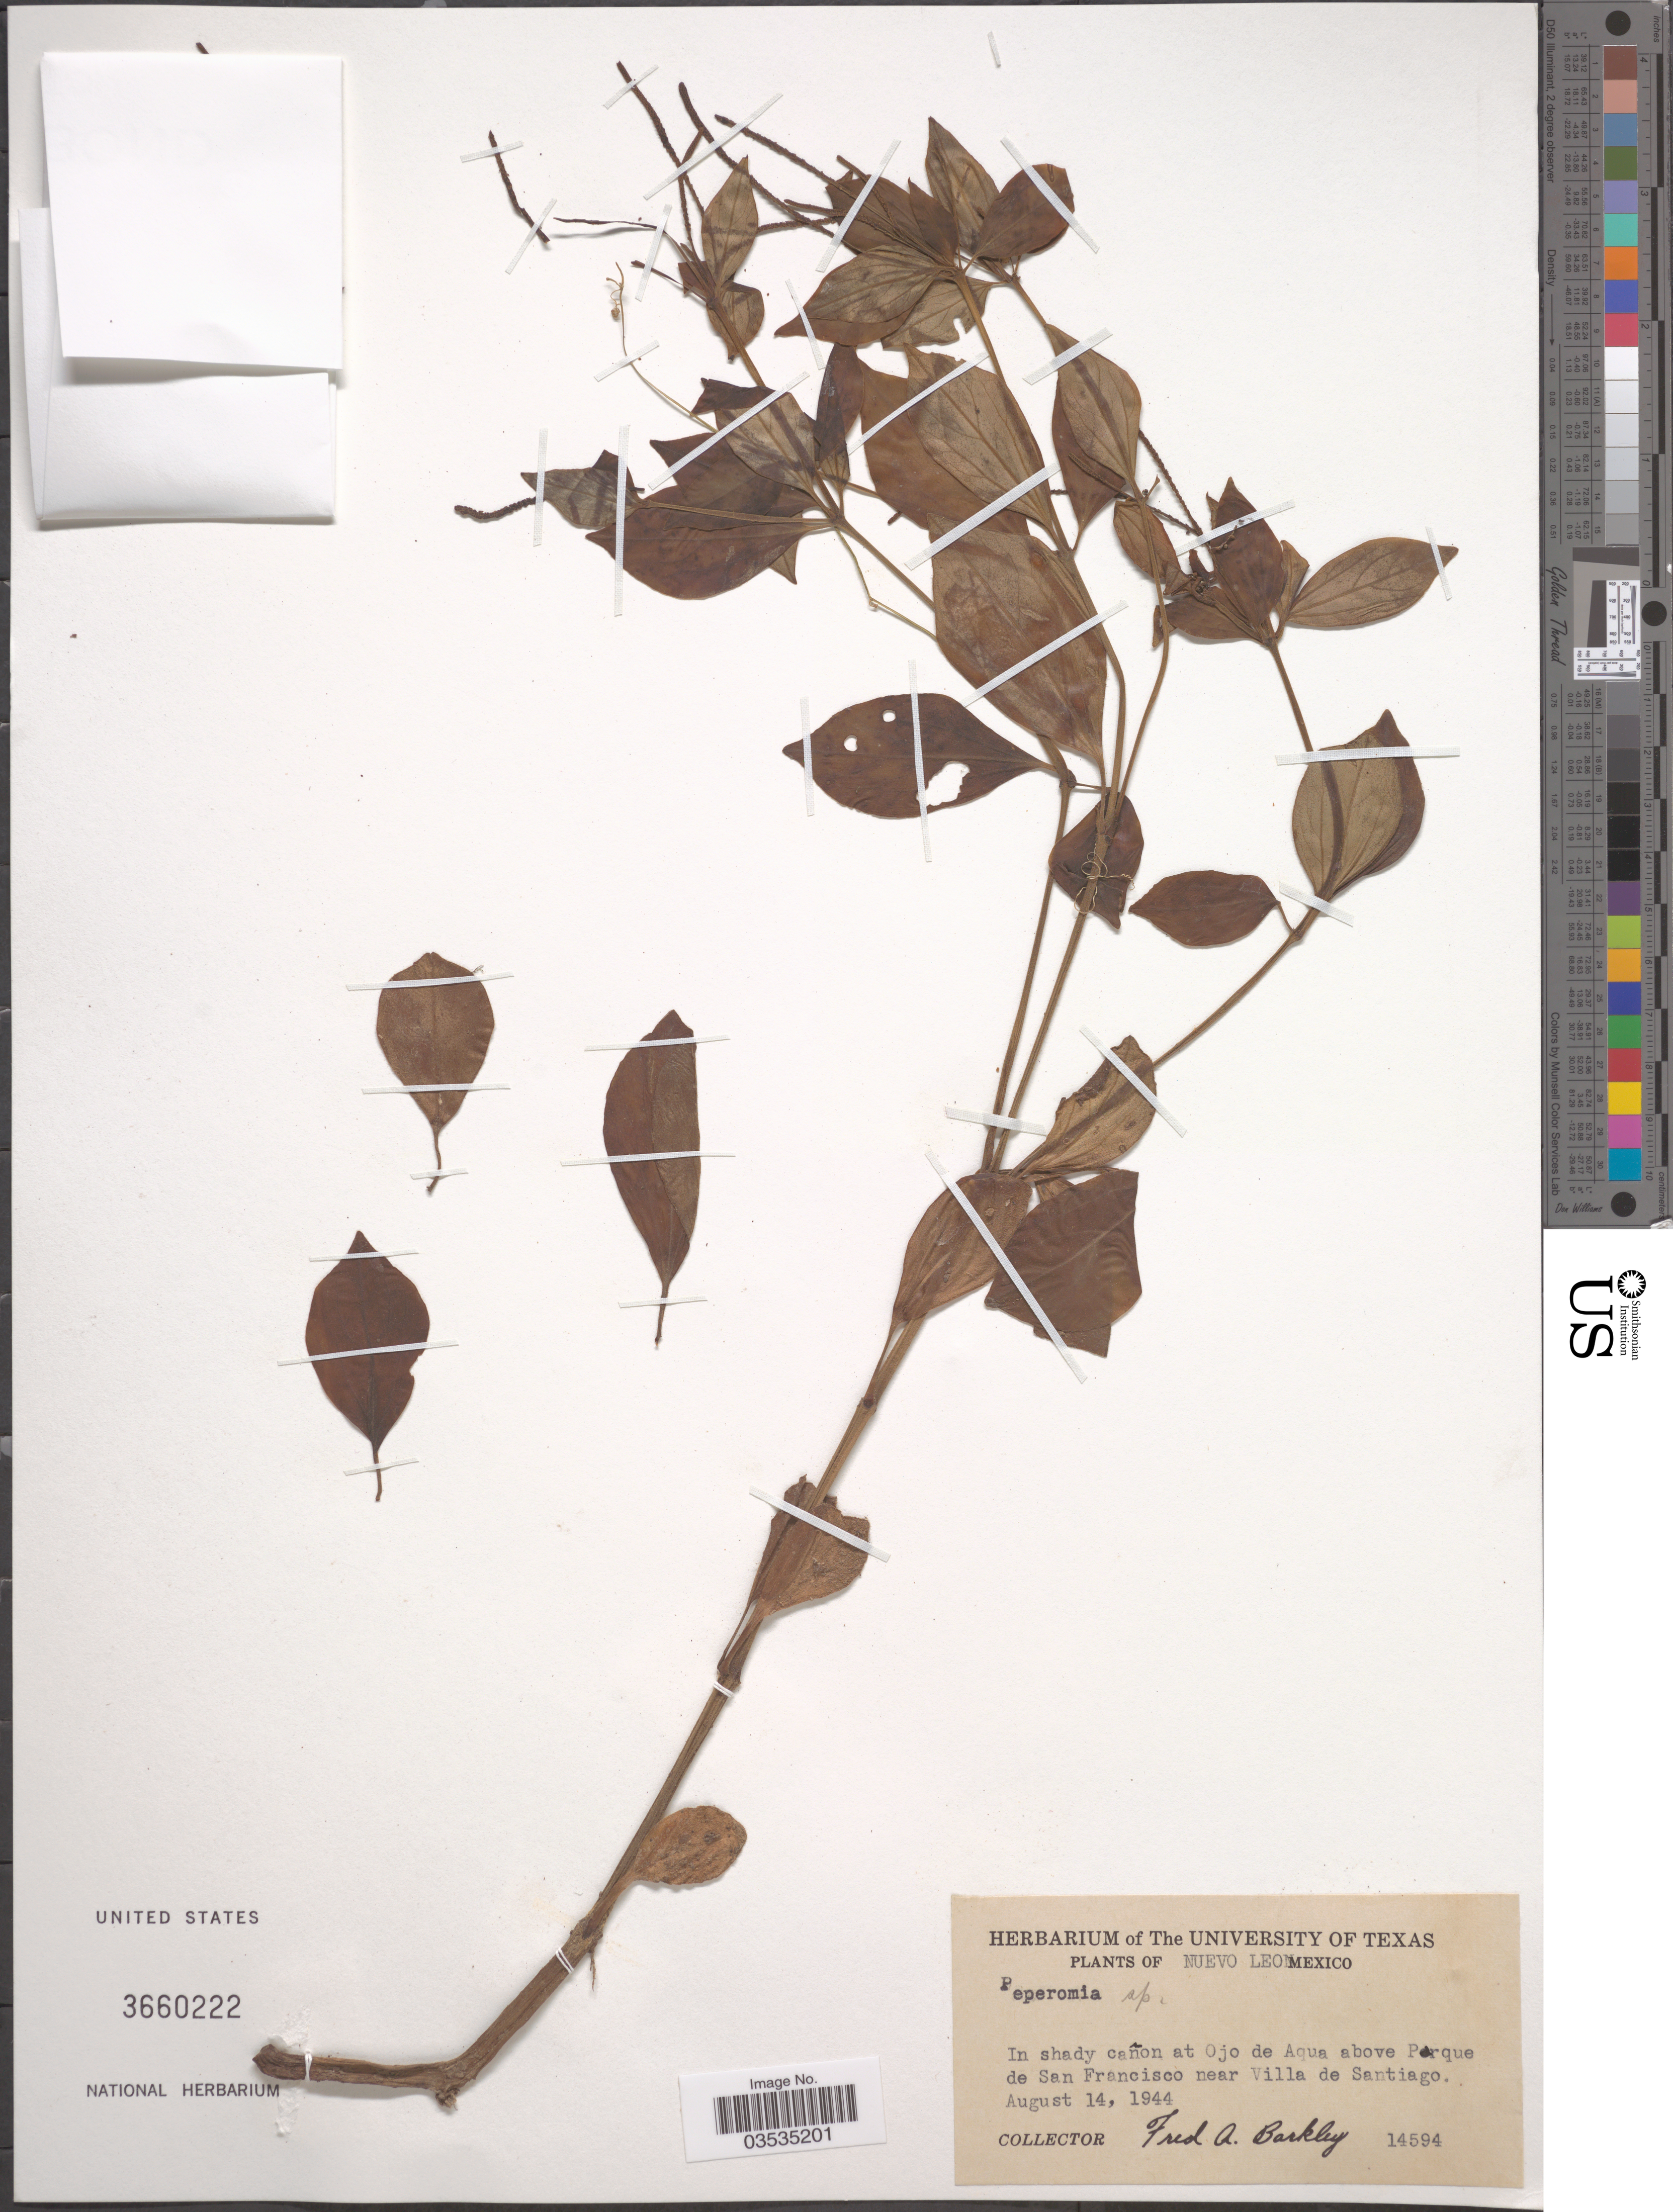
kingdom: Plantae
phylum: Tracheophyta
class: Magnoliopsida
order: Piperales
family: Piperaceae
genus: Peperomia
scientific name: Peperomia subblanda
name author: C. DC.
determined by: Jiménez, José Estaban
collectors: F. A. Barkley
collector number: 14594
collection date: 1944-08-14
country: Mexico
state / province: Nuevo León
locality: Cañon at Ojo de Aqua above Parque de San Francisco near Villa de Santiago.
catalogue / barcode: US 3660222